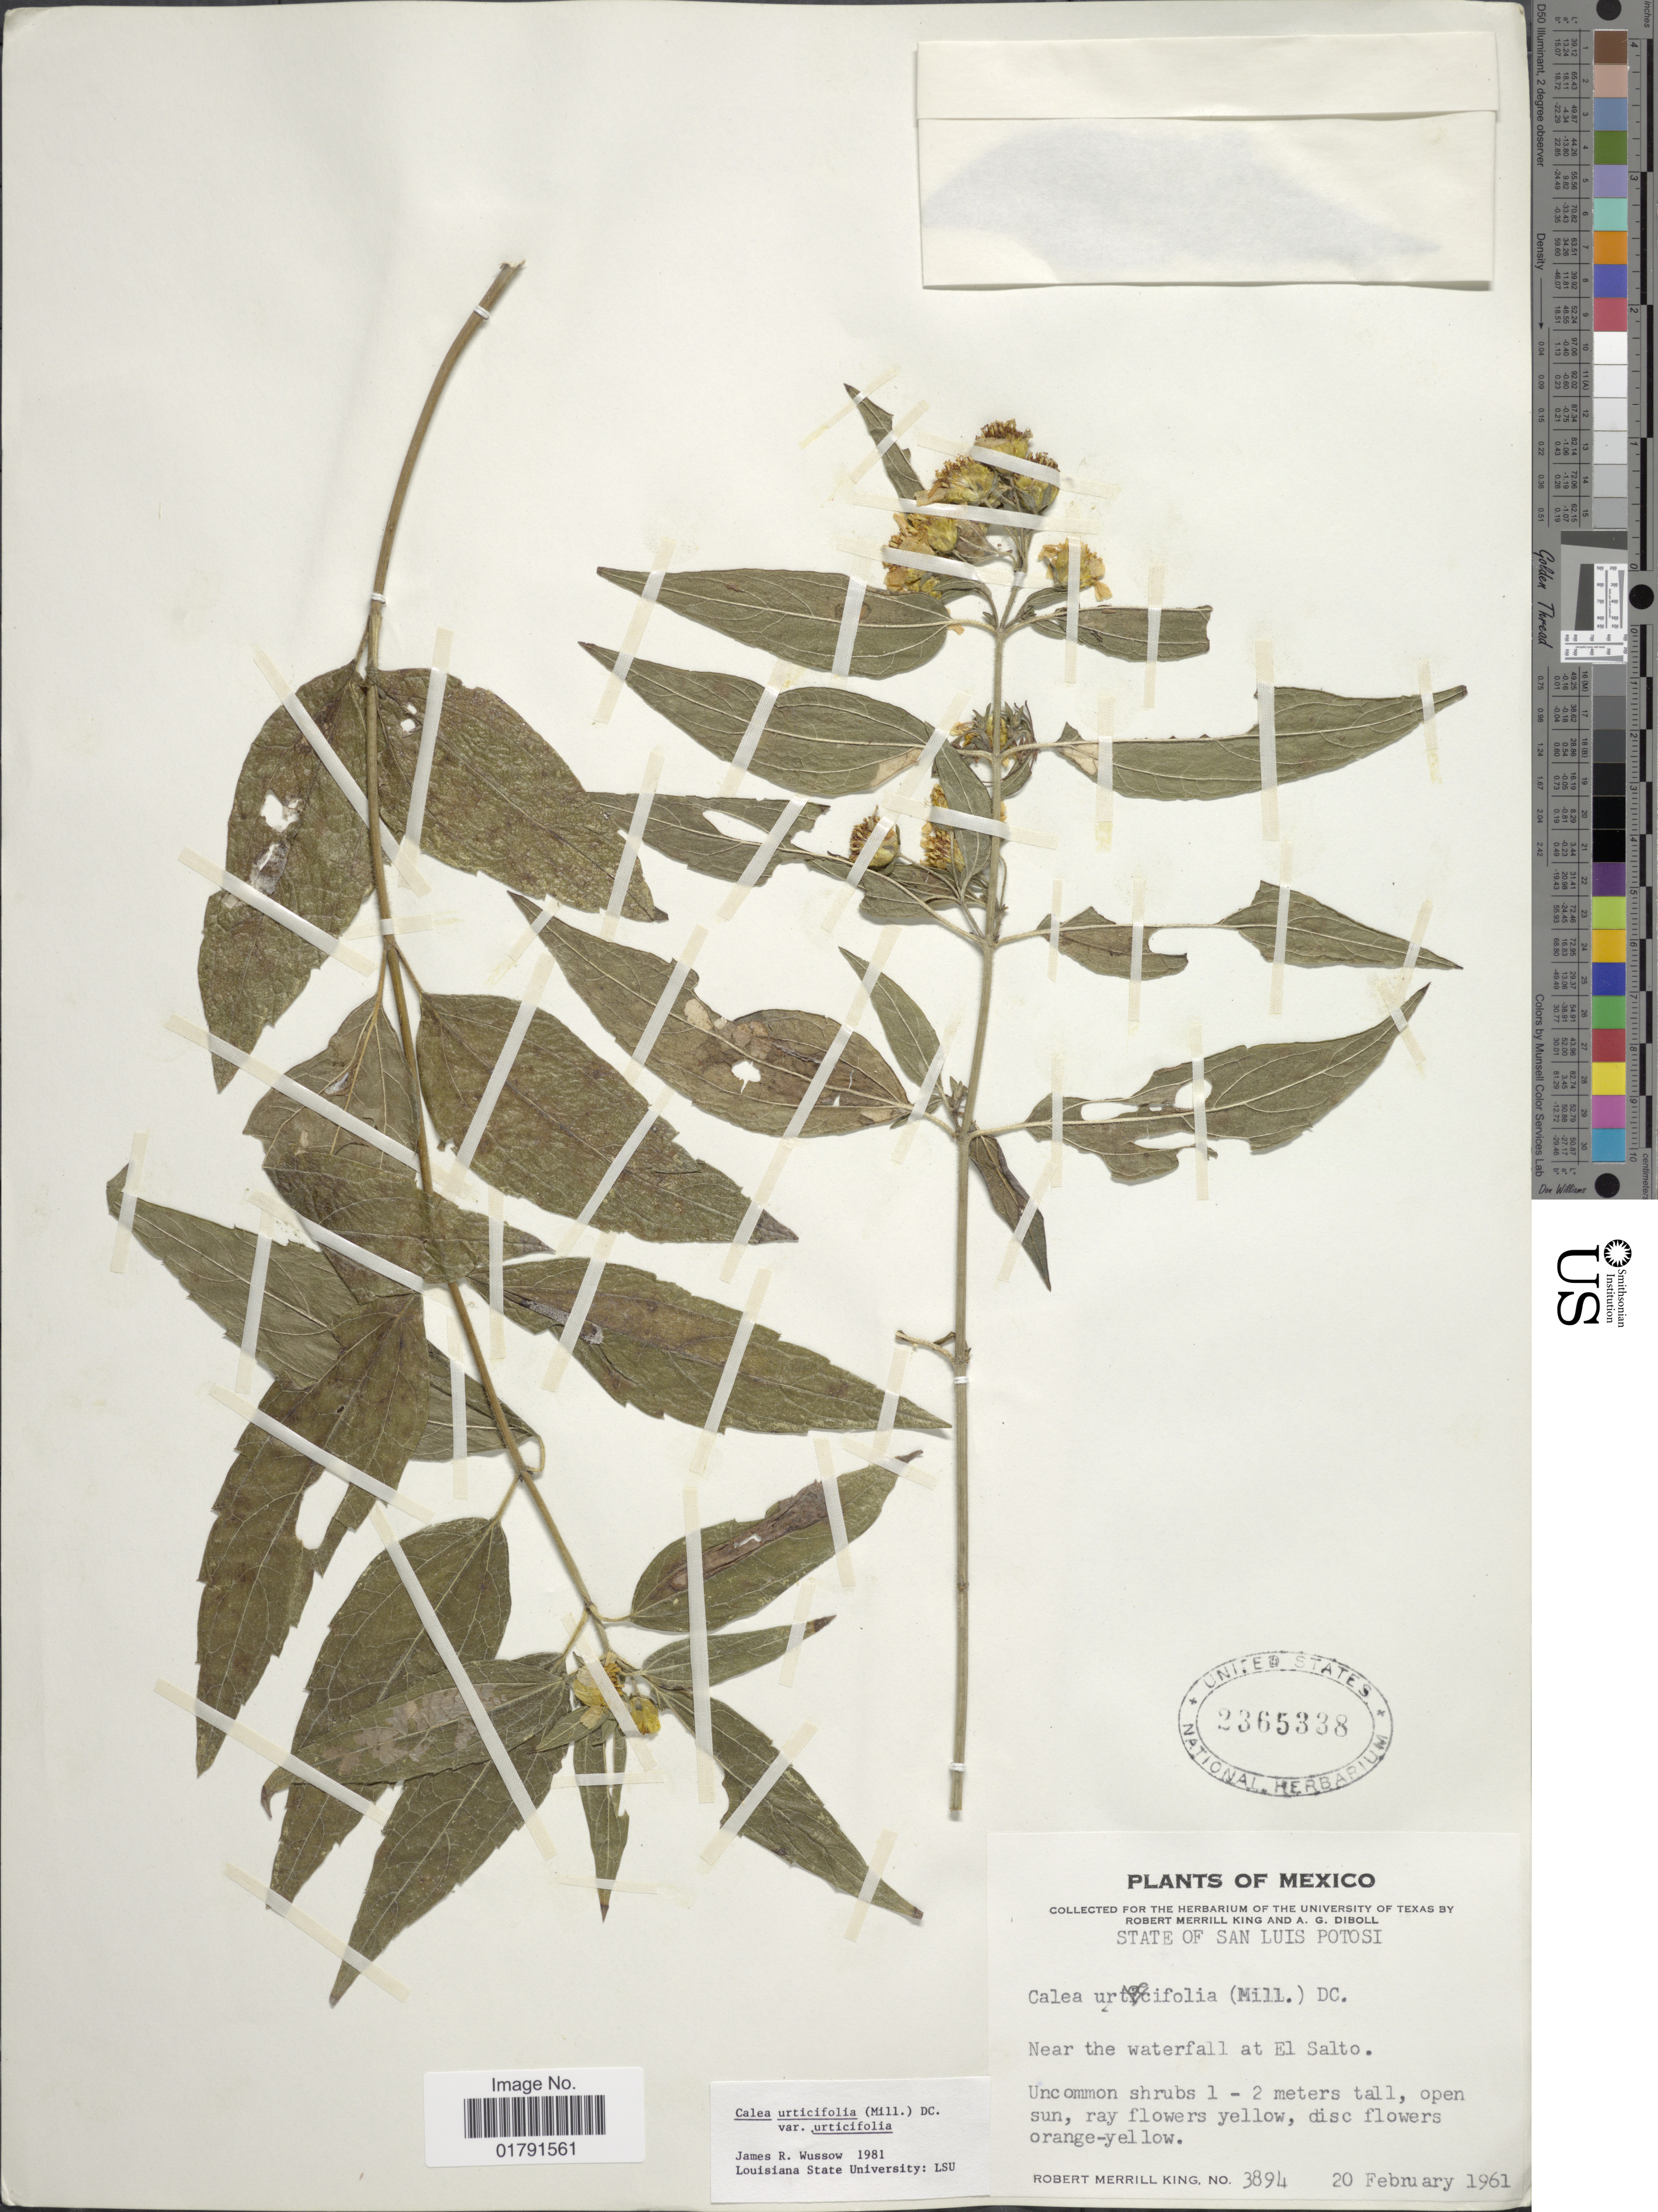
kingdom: Plantae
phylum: Tracheophyta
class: Magnoliopsida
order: Asterales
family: Asteraceae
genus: Calea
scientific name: Calea urticifolia var. urticifolia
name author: (Mill.) DC.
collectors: R. M. King & A. Diboll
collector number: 3894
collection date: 1961-02-20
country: Mexico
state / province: San Luis Potosí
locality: Near the waterfall at El Salto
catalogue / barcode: US 2365338